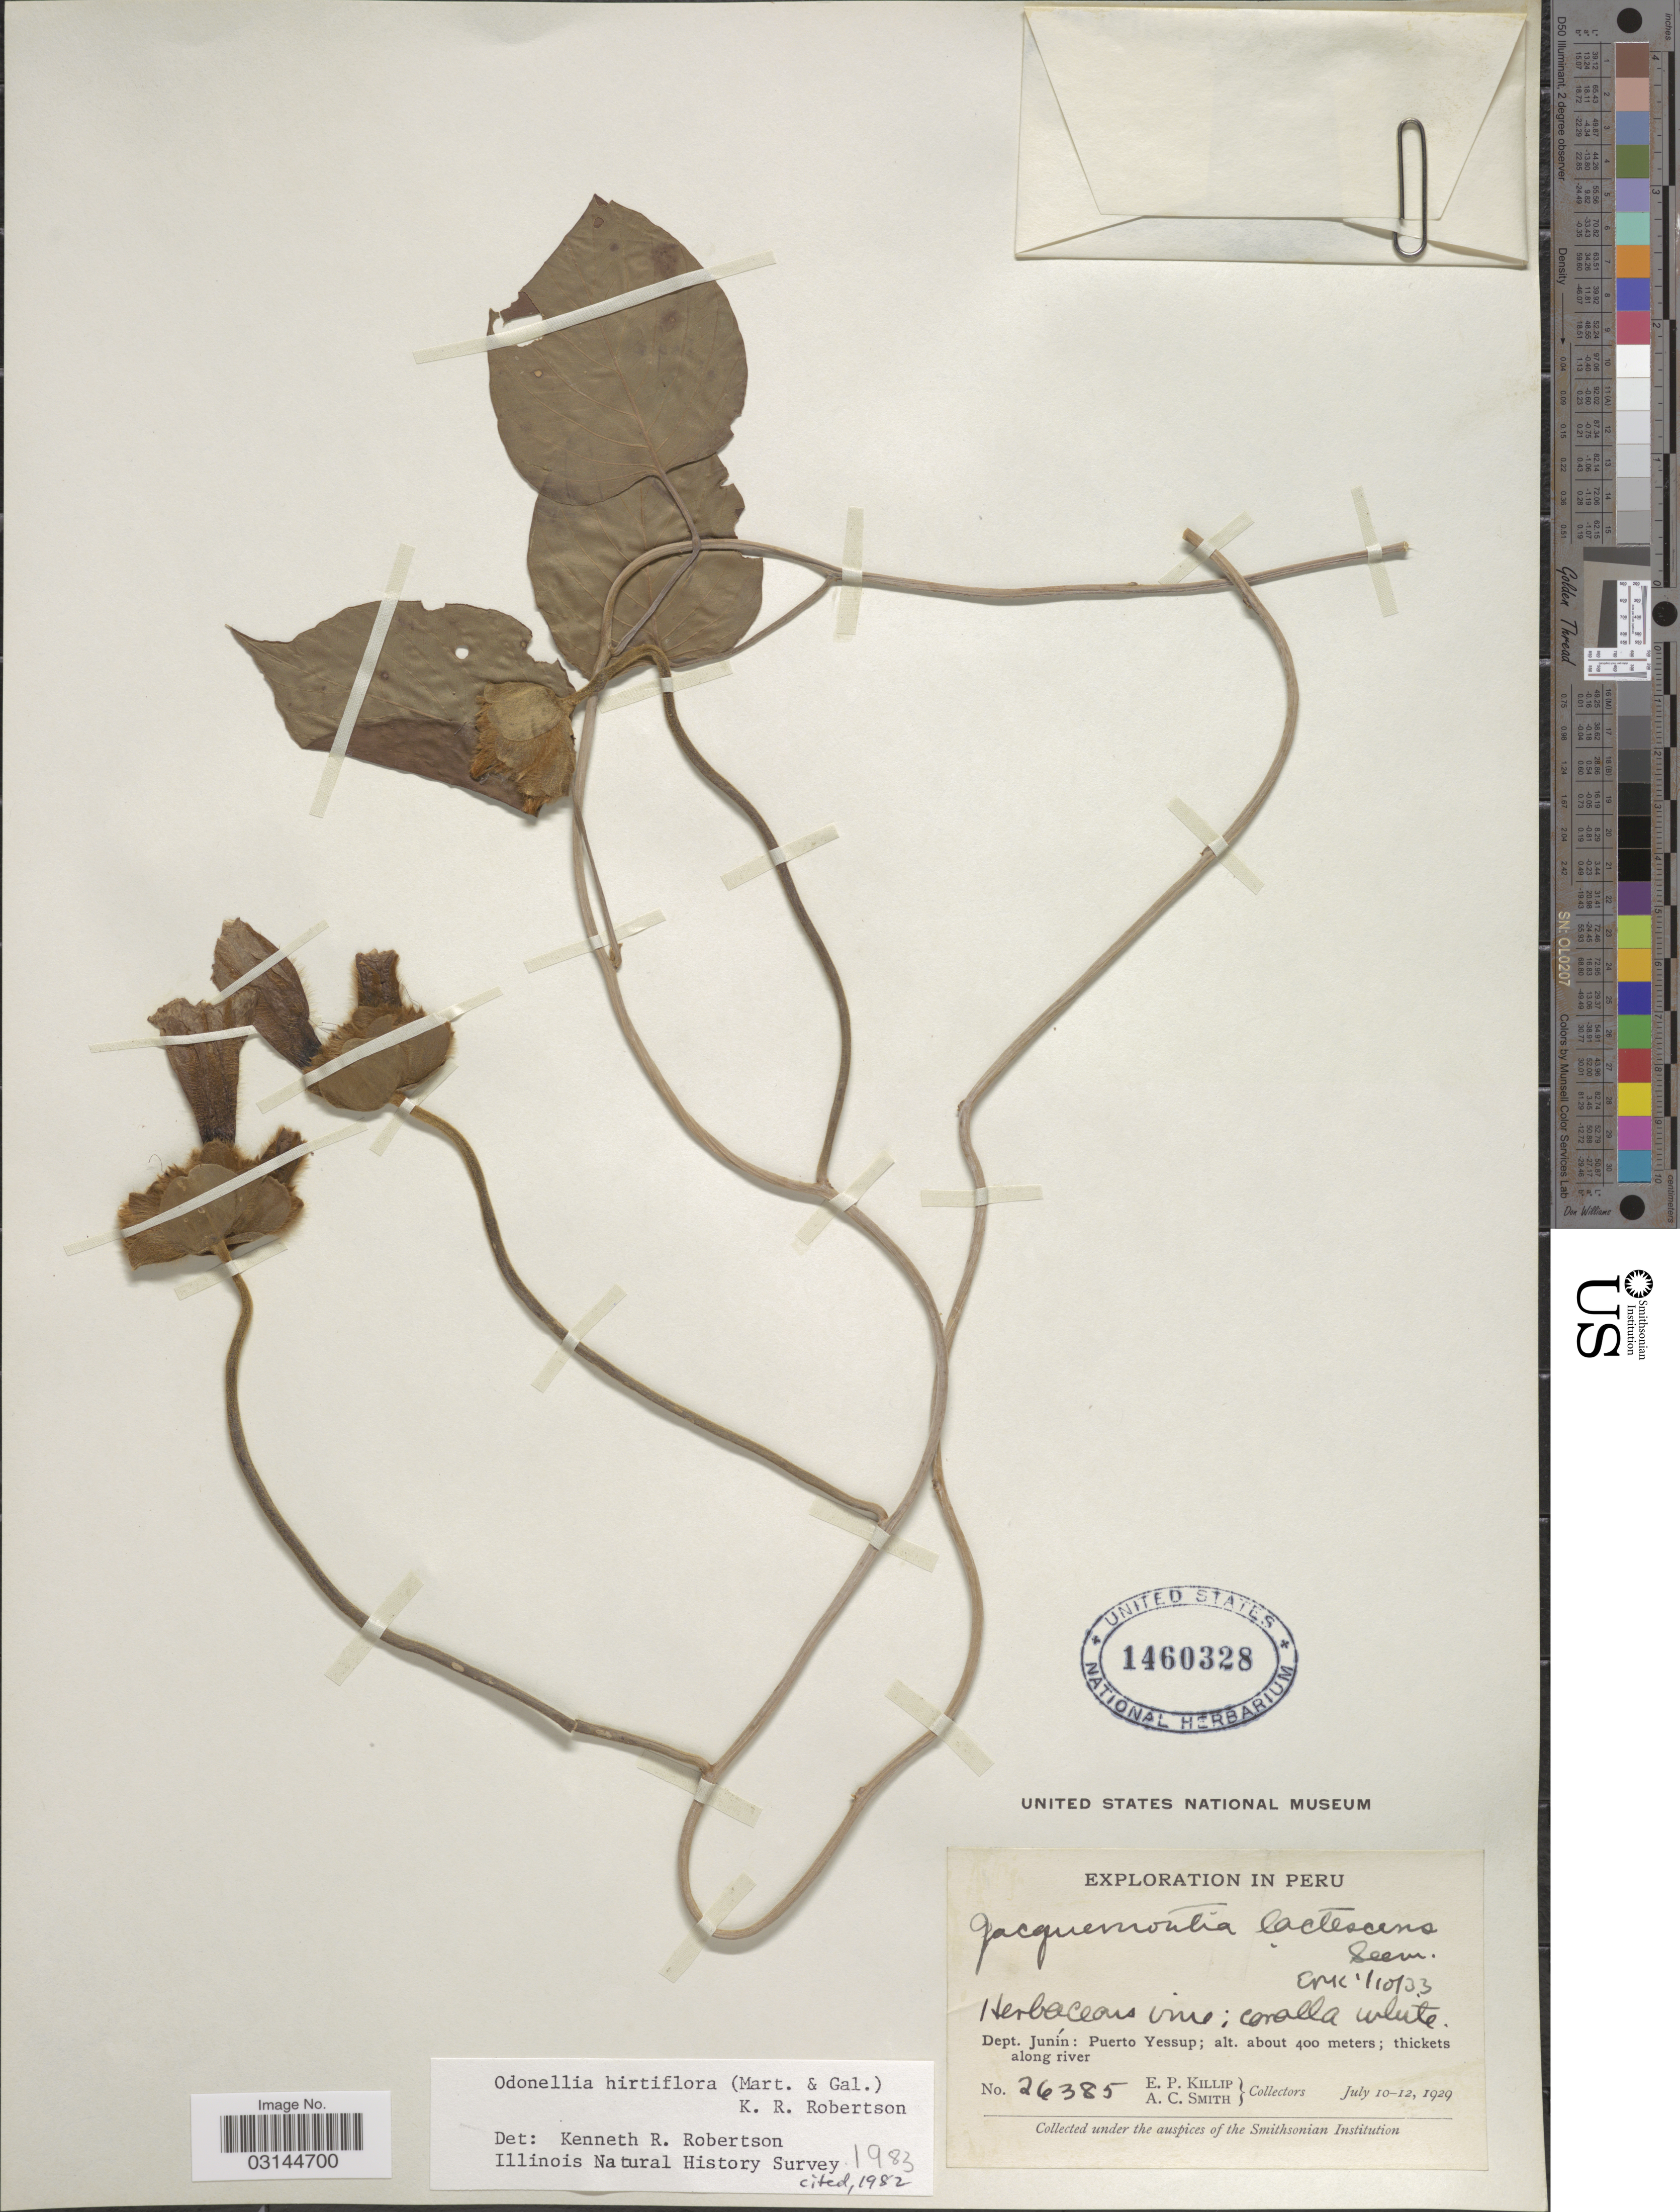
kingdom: Plantae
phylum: Tracheophyta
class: Magnoliopsida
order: Solanales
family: Convolvulaceae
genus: Odonellia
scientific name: Odonellia hirtiflora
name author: (M. Martens & Galeotti) K.R. Robertson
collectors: E. P. Killip & A. C. Smith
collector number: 26385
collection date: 1929-07-10/1929-07-12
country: Peru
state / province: Junín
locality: Dept. Junín: Puerto Yessup.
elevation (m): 400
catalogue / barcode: US 1460328